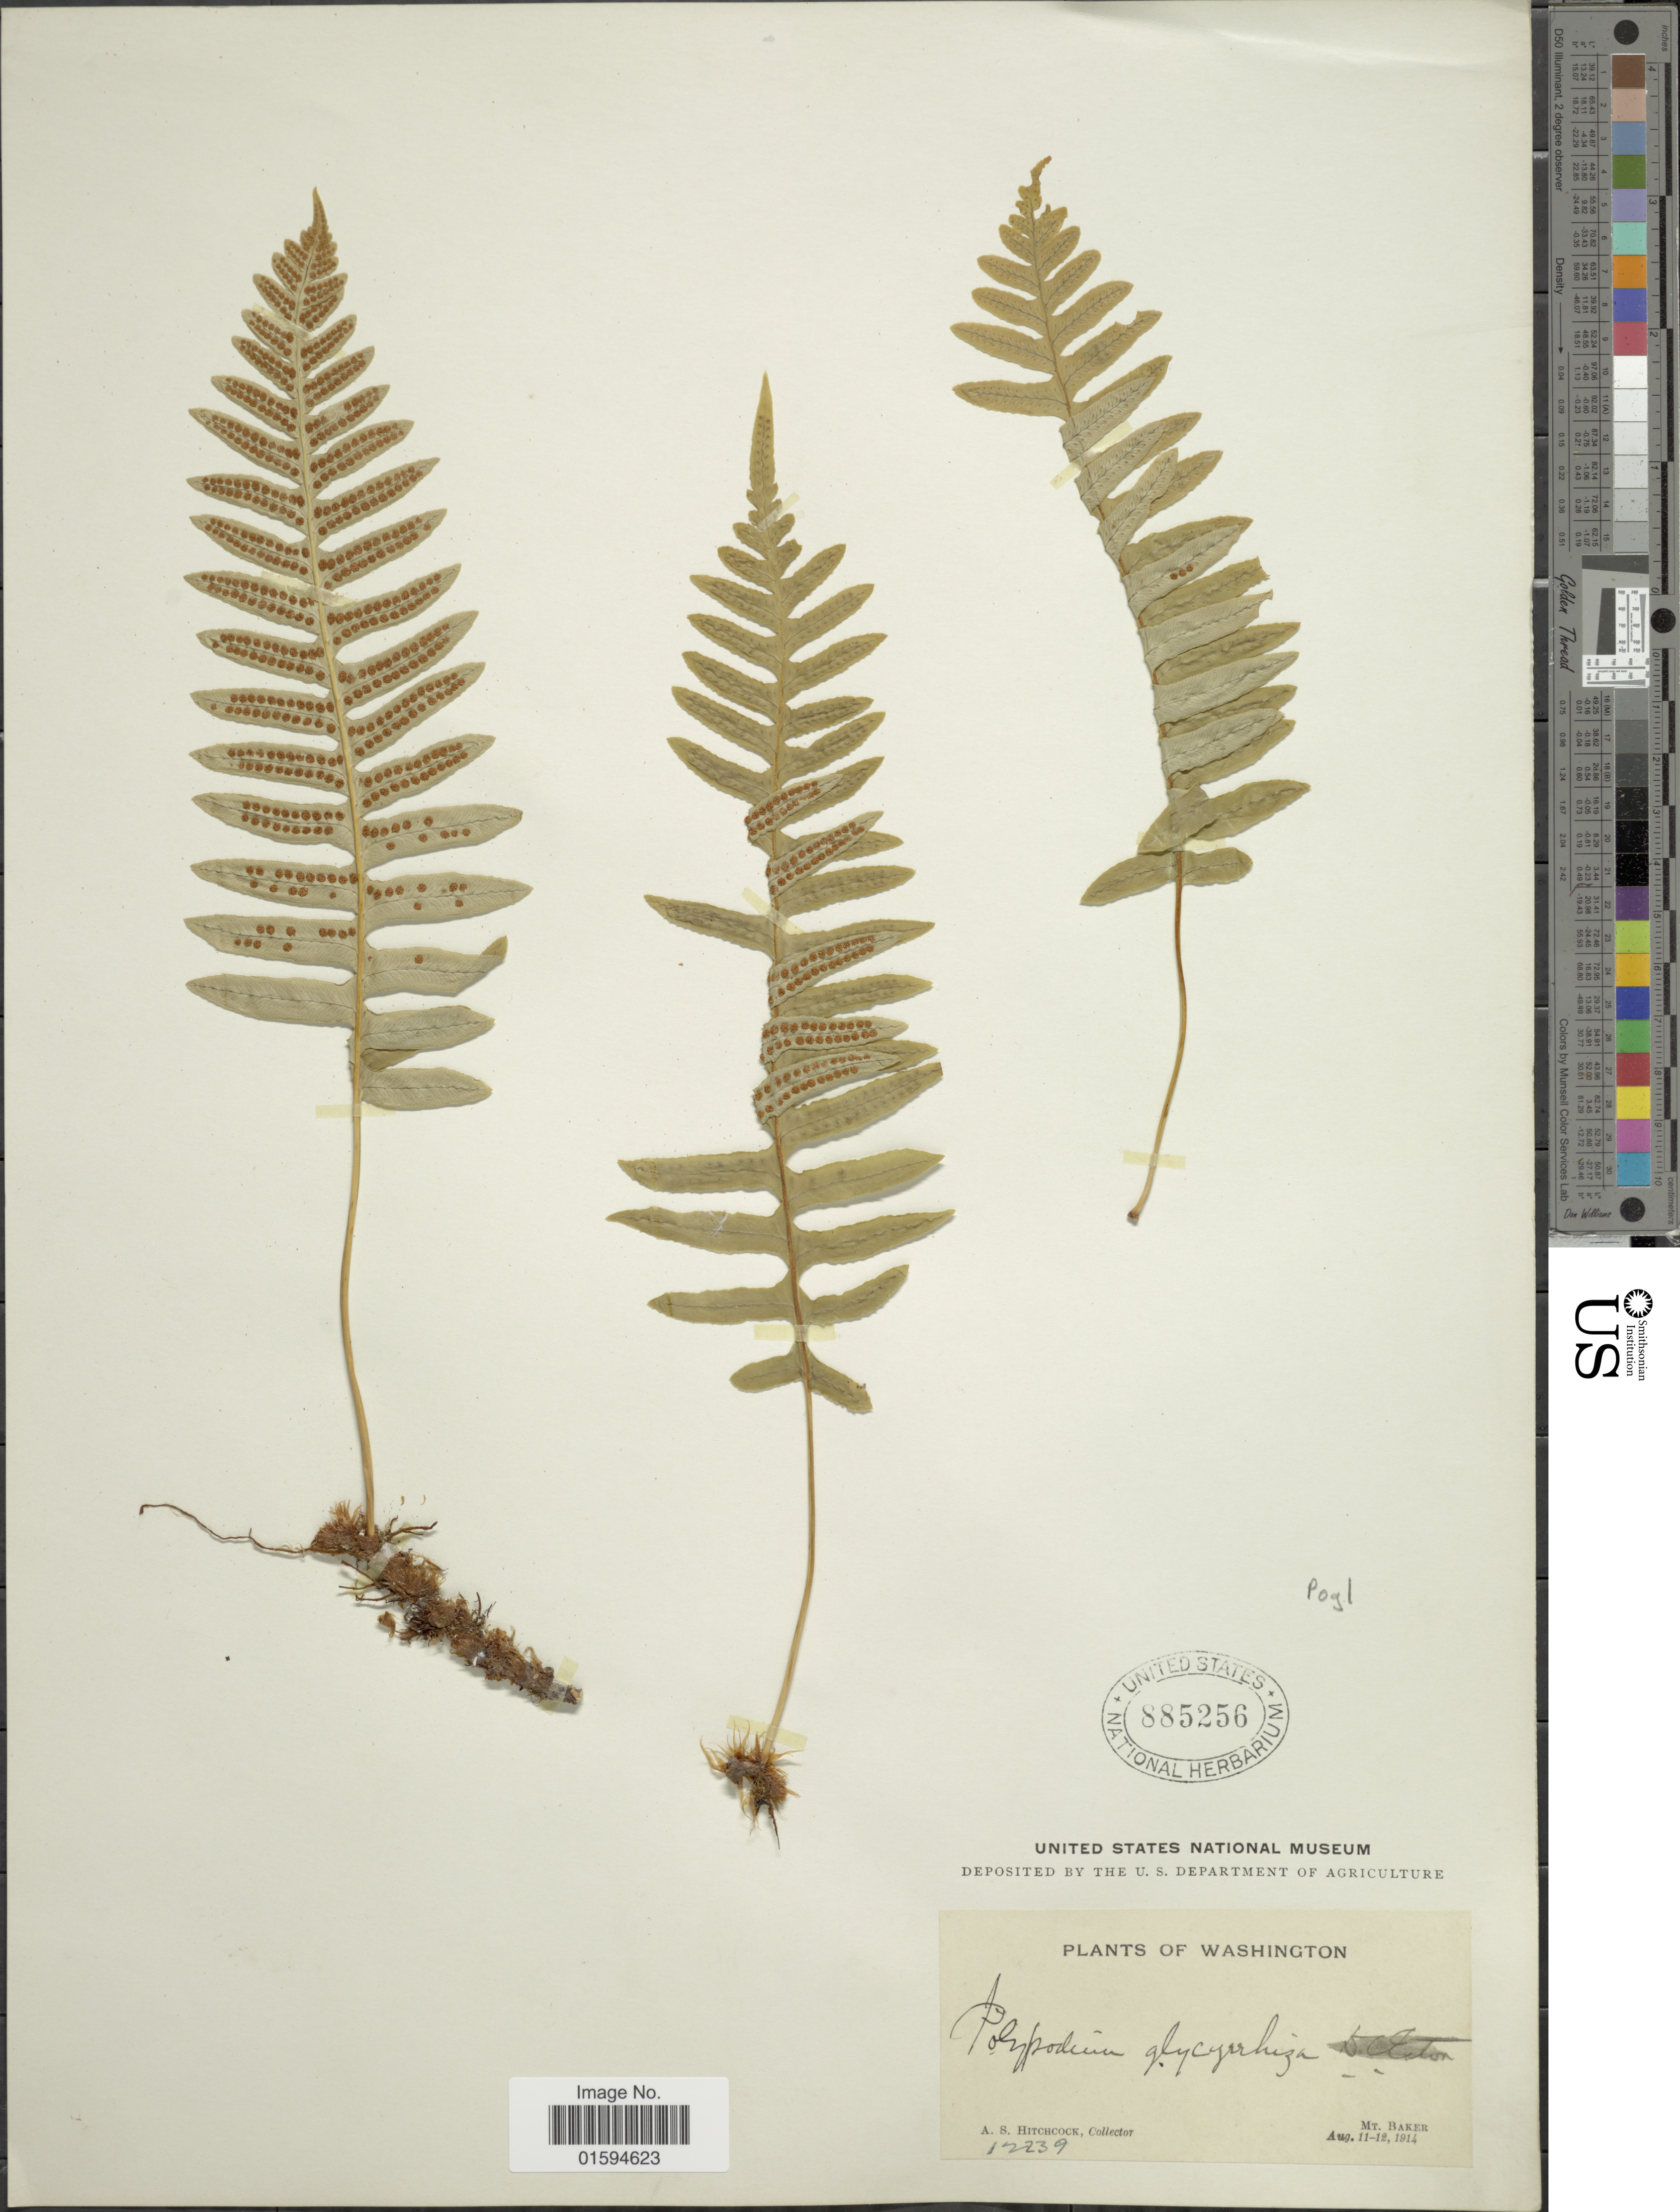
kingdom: Plantae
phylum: Tracheophyta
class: Polypodiopsida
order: Polypodiales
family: Polypodiaceae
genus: Polypodium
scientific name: Polypodium glycyrrhiza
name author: D.C. Eaton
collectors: A. S. Hitchcock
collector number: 12239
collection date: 1914-08-11/1914-08-12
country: United States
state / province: Washington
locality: Mt. Baker.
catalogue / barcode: US 885256